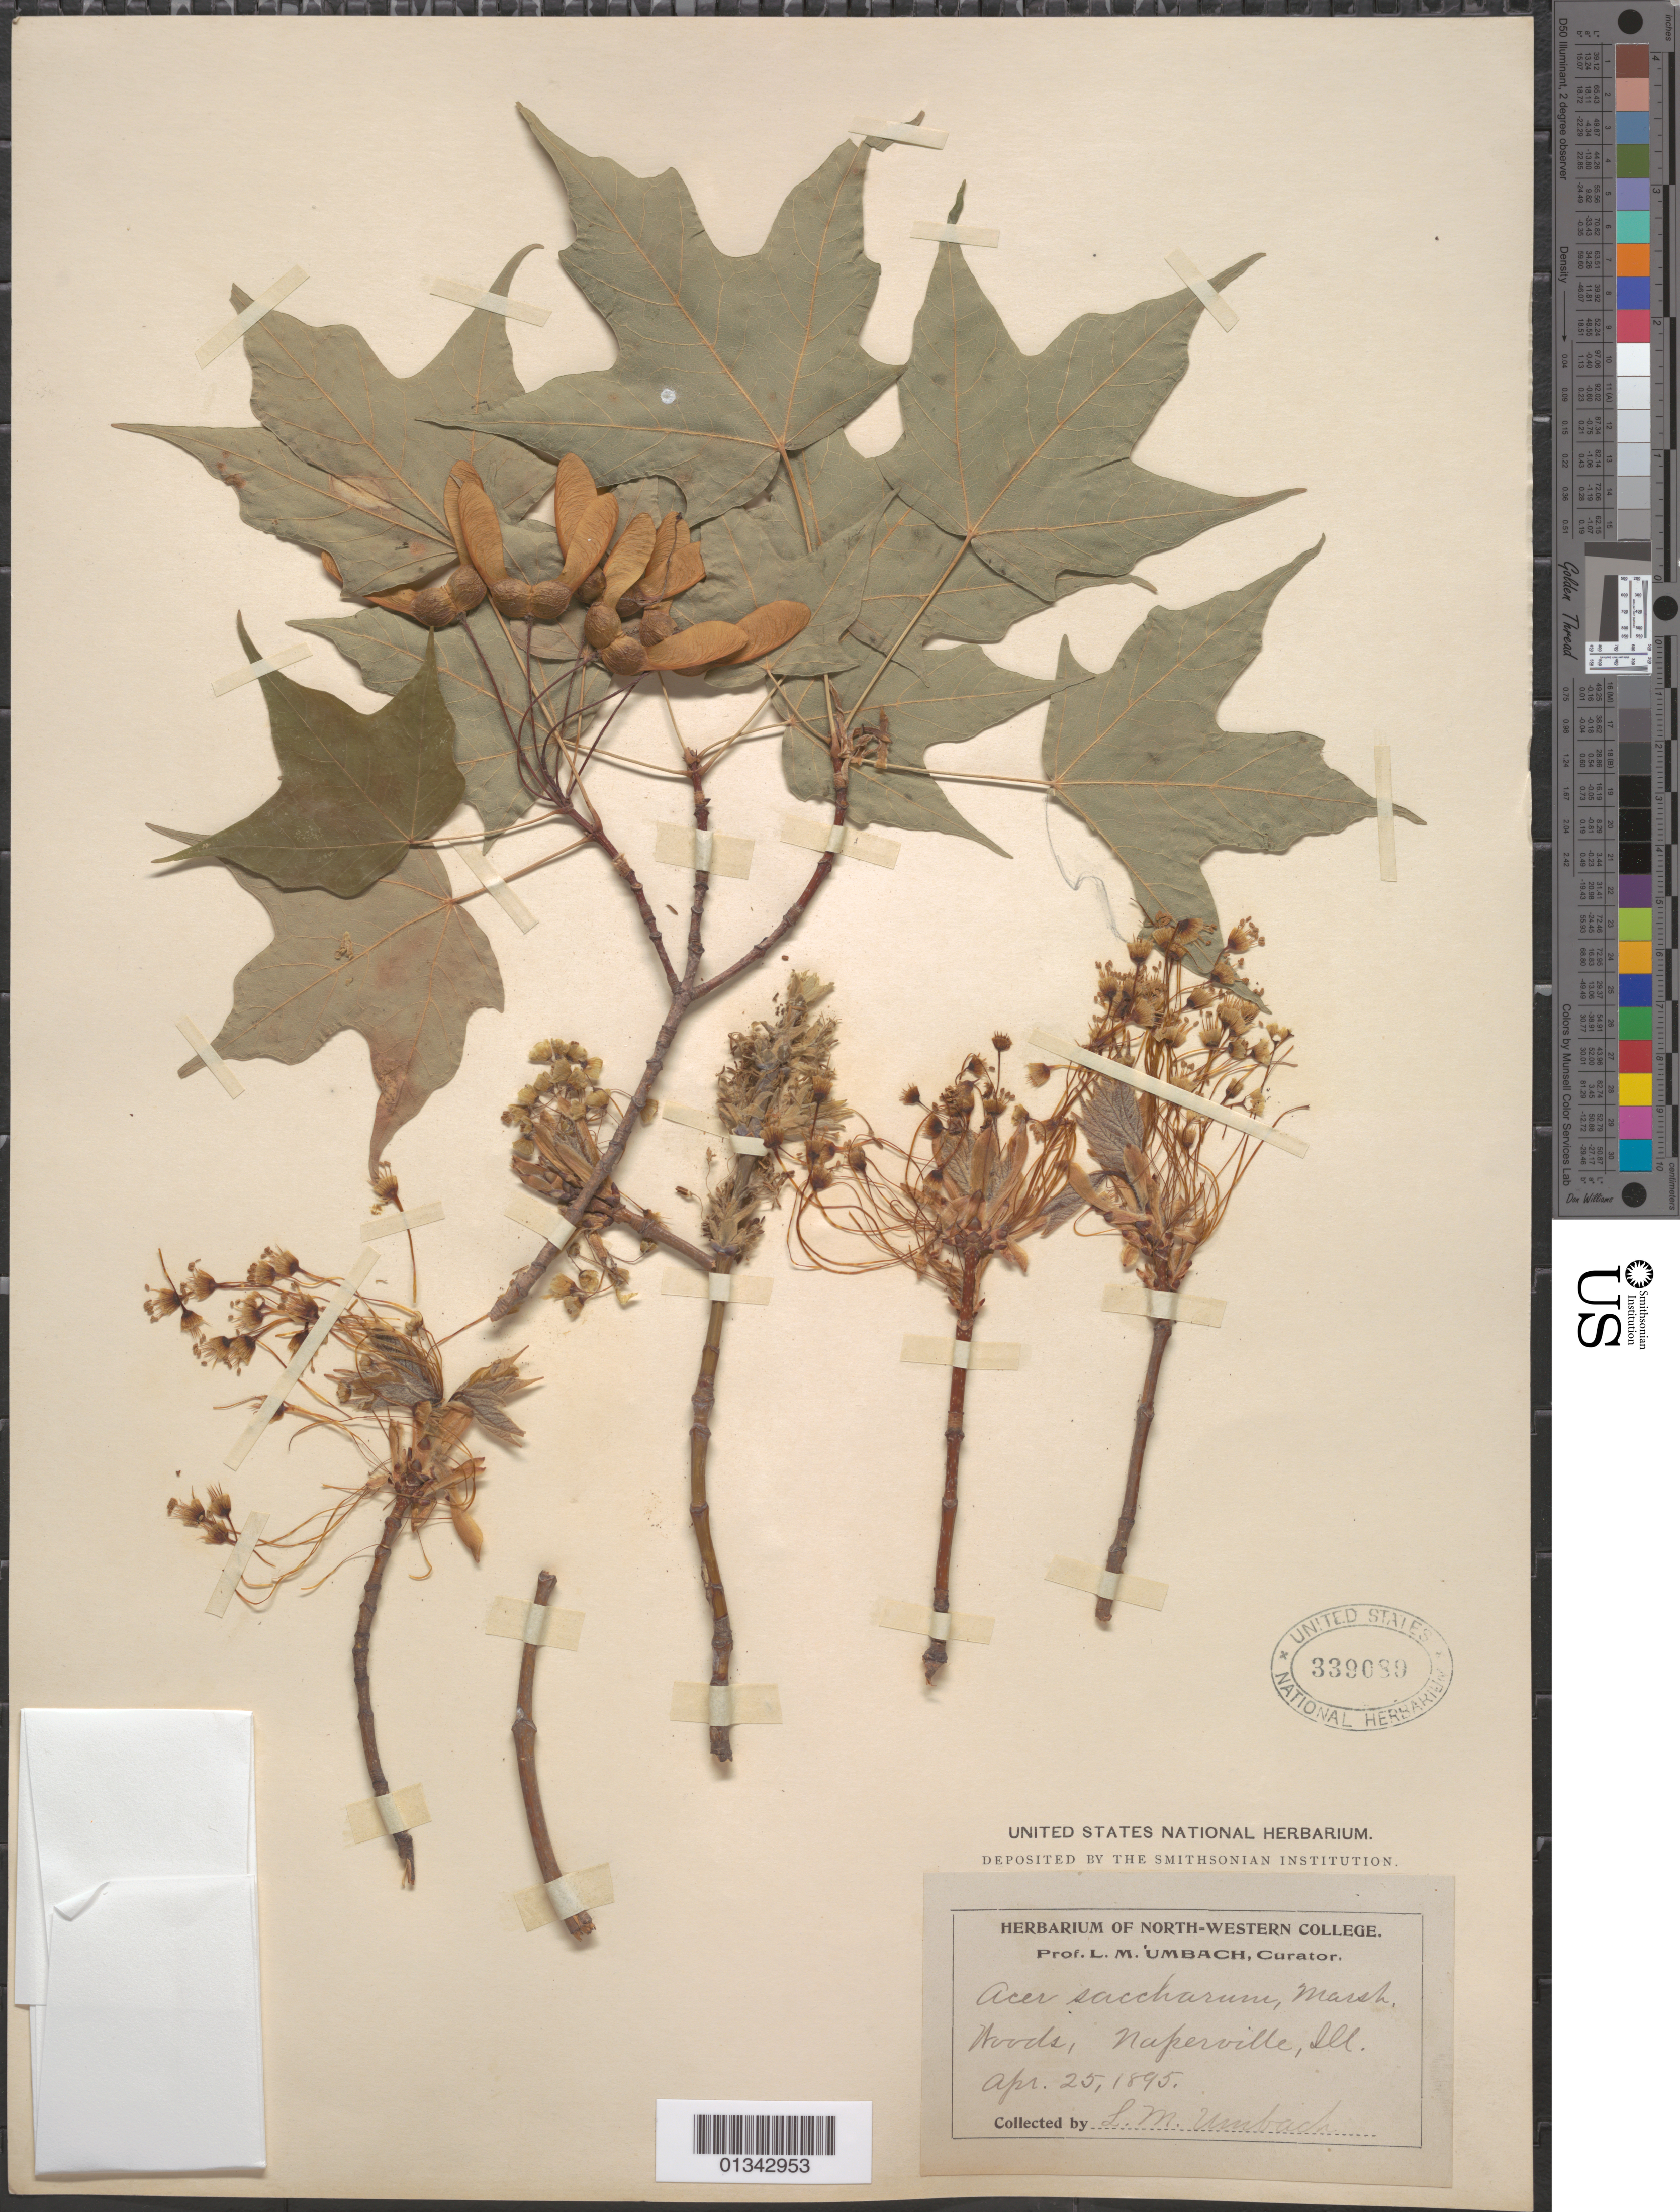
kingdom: Plantae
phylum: Tracheophyta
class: Magnoliopsida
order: Sapindales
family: Sapindaceae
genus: Acer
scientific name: Acer saccharum subsp. nigrum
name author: (F. Michx.) Desmarais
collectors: L. M. Umbach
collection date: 1895-04-25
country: United States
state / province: Illinois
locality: Naperville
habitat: Woods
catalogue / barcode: US 339089